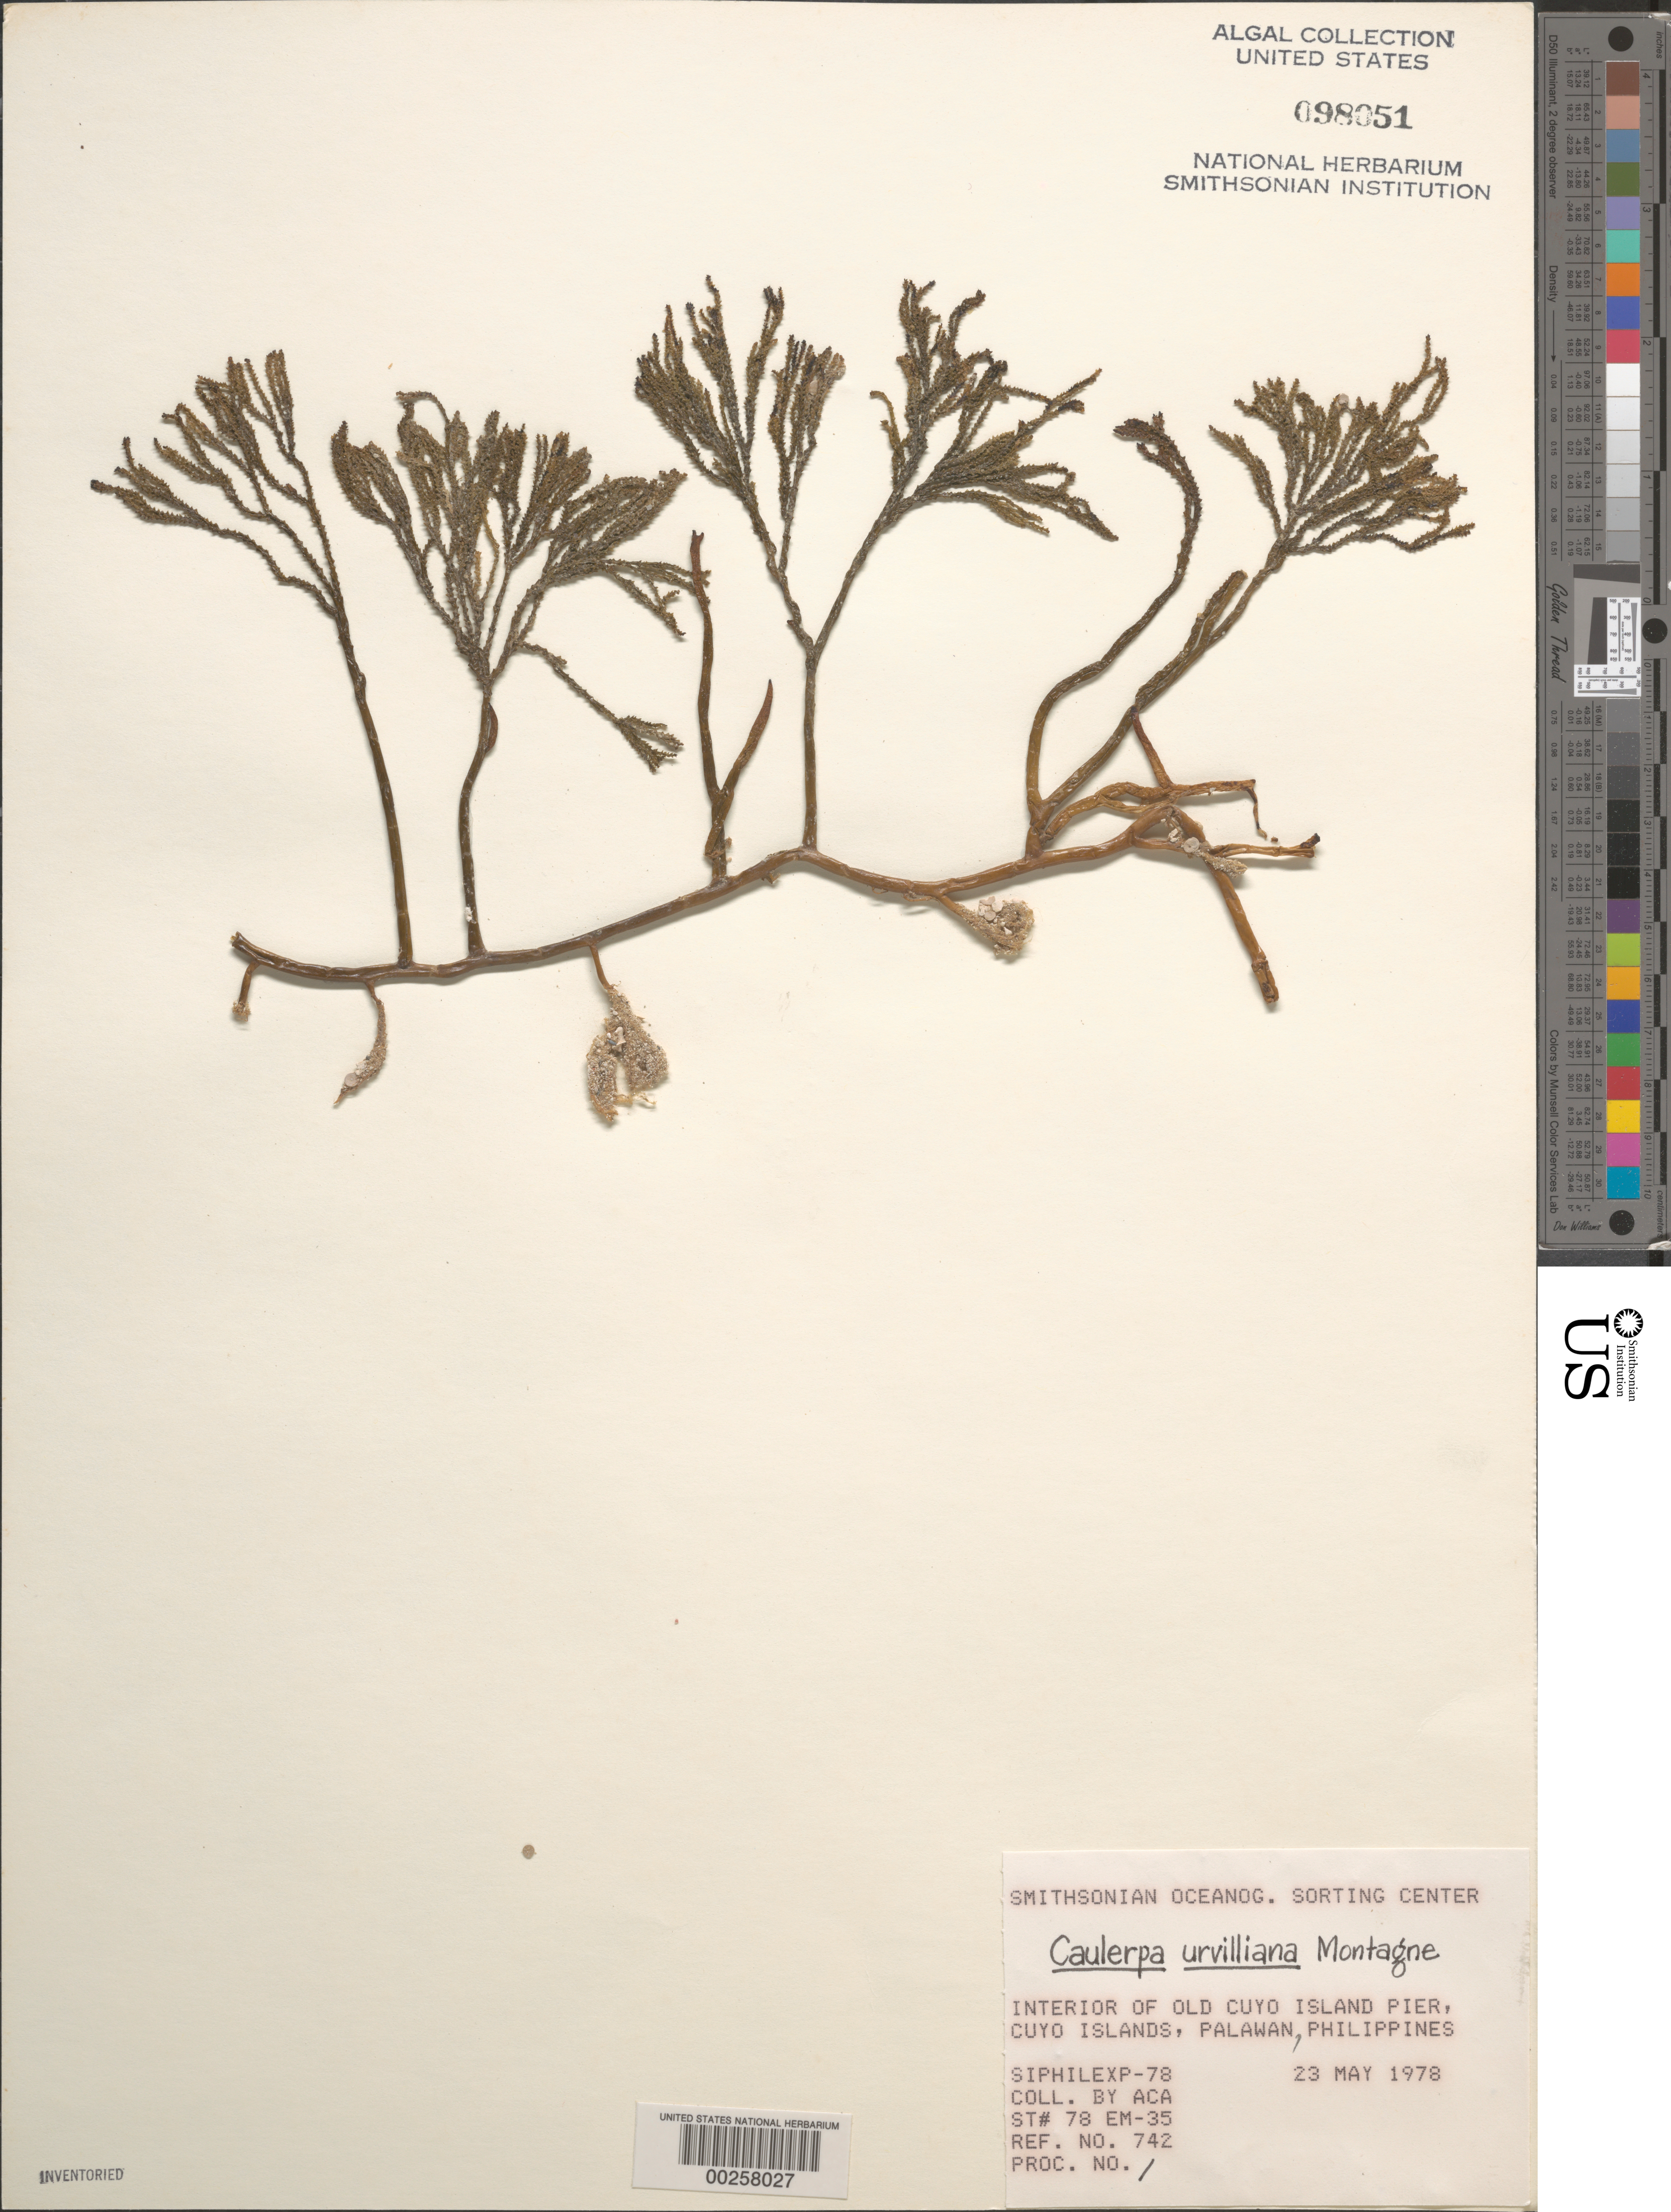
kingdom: Plantae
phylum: Chlorophyta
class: Ulvophyceae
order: Bryopsidales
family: Caulerpaceae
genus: Caulerpa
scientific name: Caulerpa urvilleana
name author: Mont.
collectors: -- Aca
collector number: Station 78 Em-35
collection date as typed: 23 May 1978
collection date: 1978-05-23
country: Philippines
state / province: Mimaropa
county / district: Palawan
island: Cuyo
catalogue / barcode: US 98051